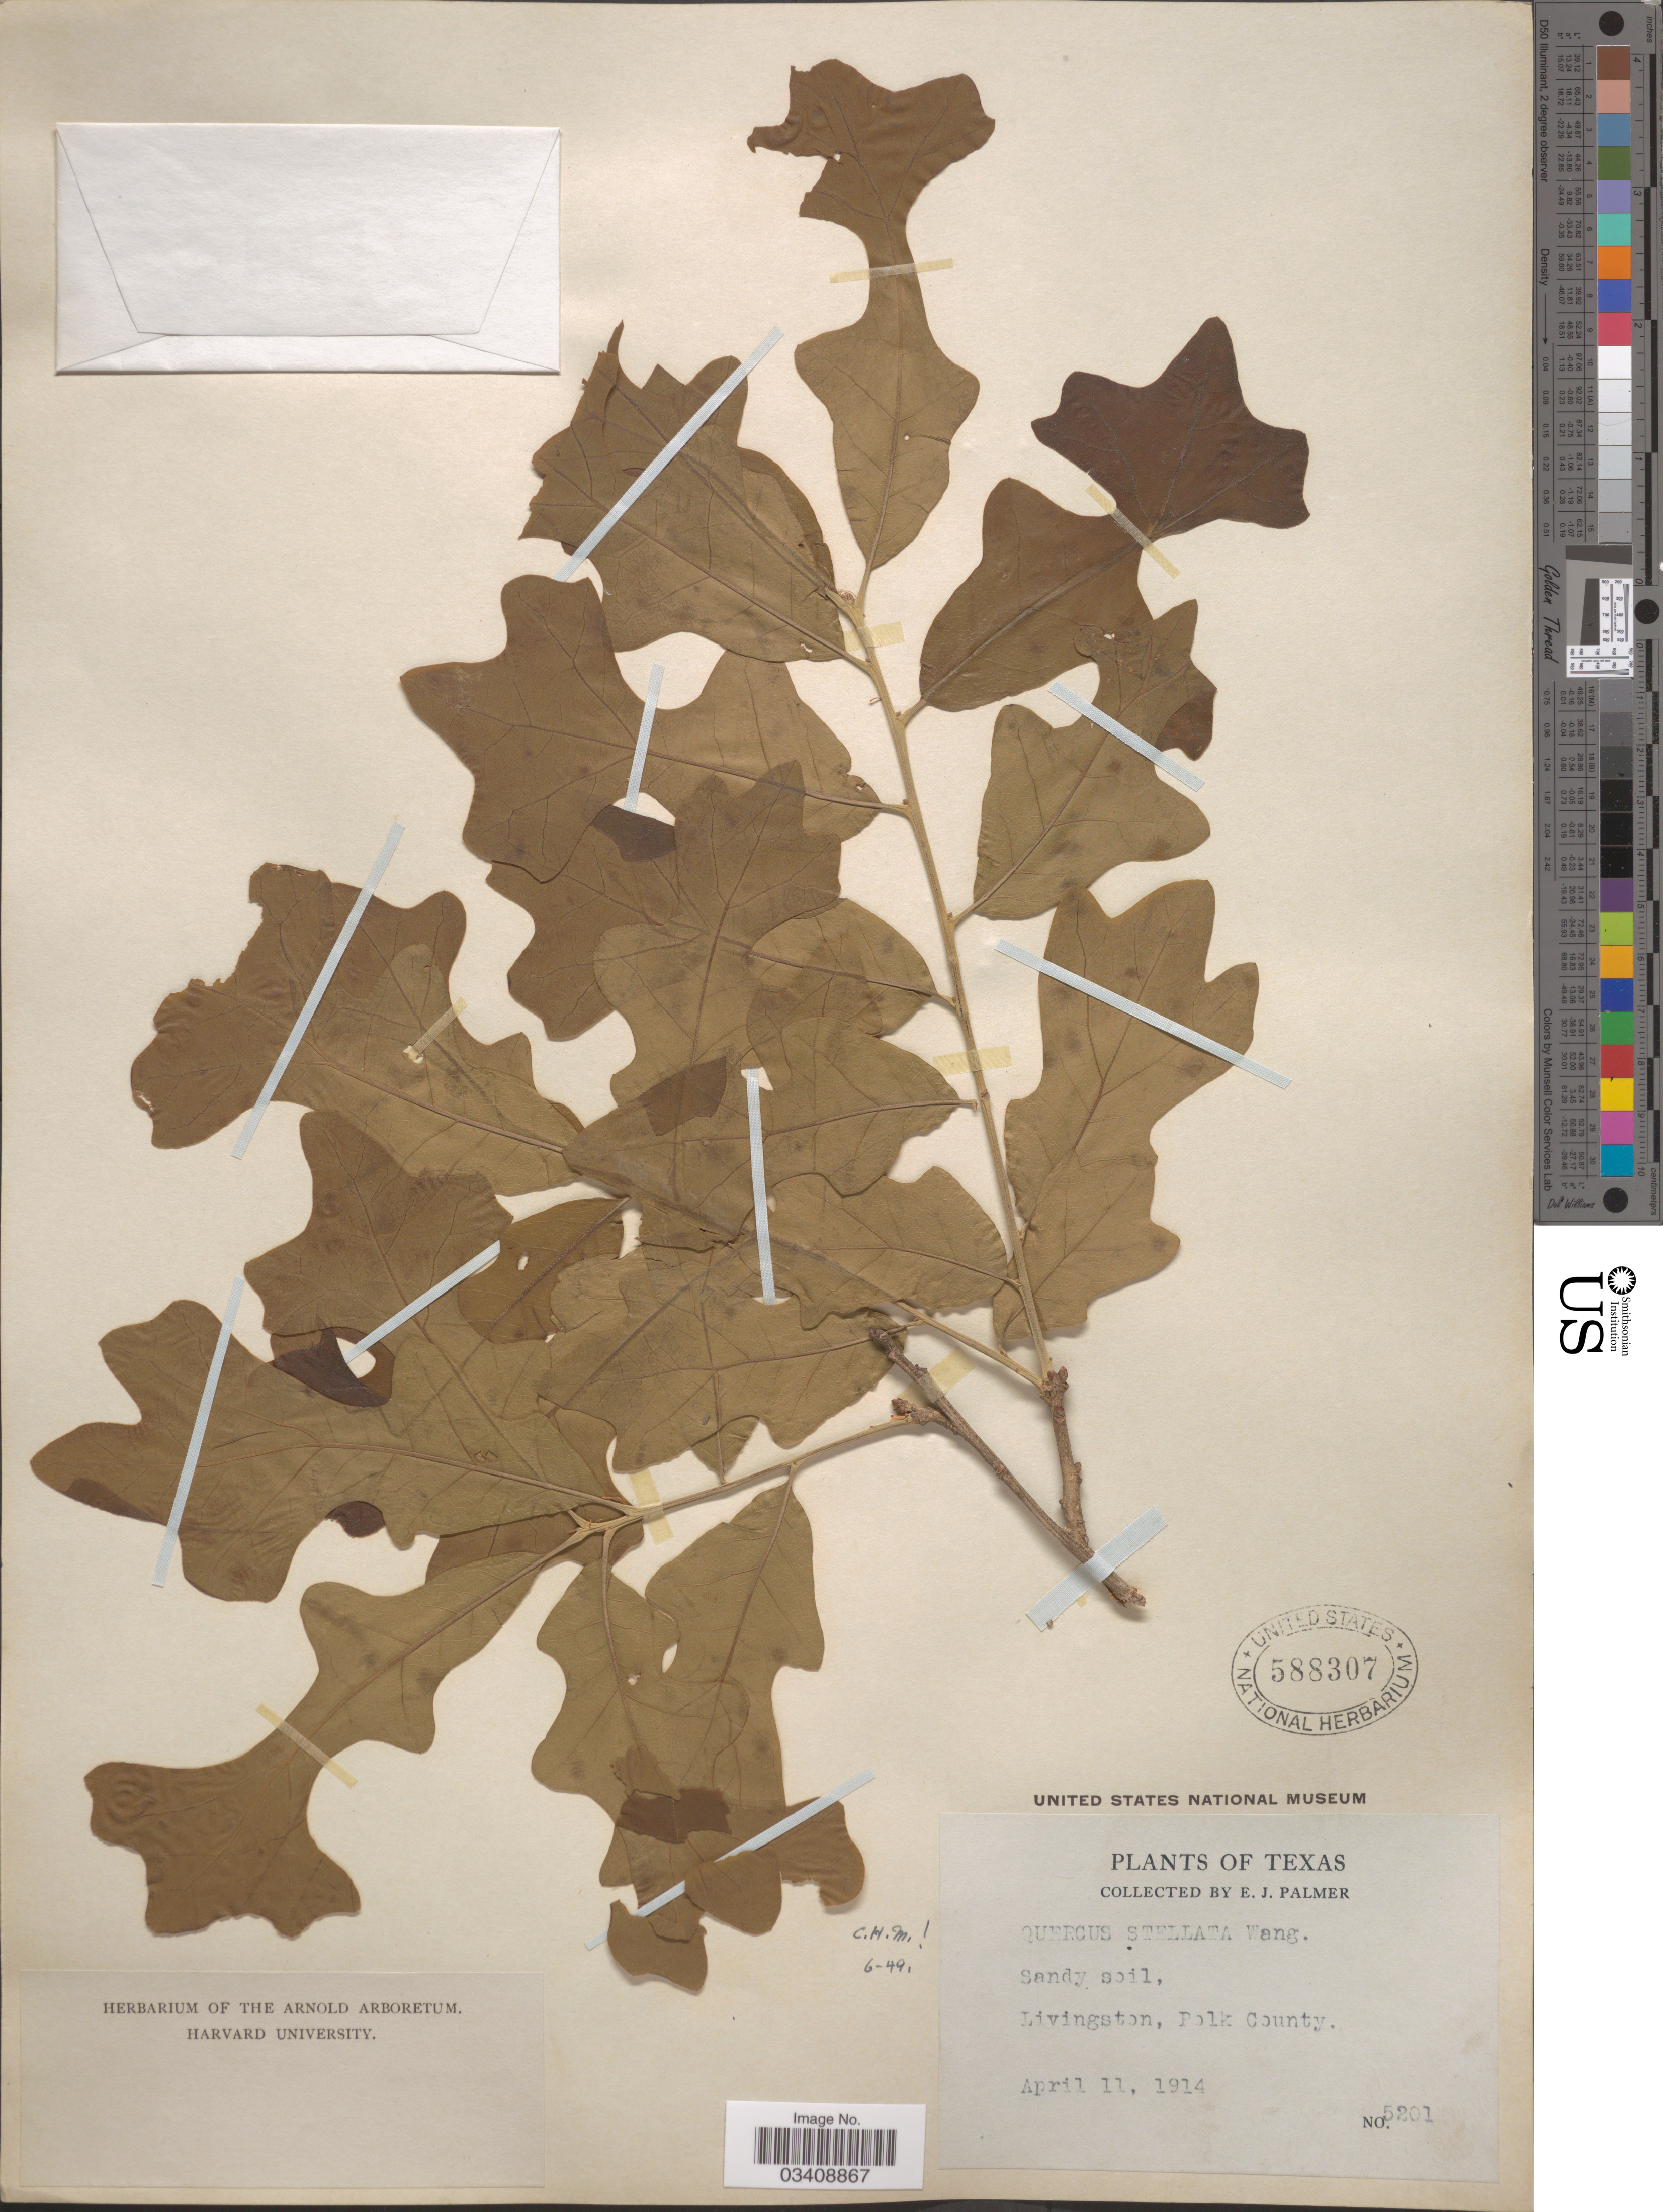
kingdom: Plantae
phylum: Tracheophyta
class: Magnoliopsida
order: Fagales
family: Fagaceae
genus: Quercus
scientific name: Quercus stellata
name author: Wangenh.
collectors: E. J. Palmer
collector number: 5201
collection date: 1914-04-11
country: United States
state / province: Texas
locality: Livingston, Polk County.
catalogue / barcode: US 588307